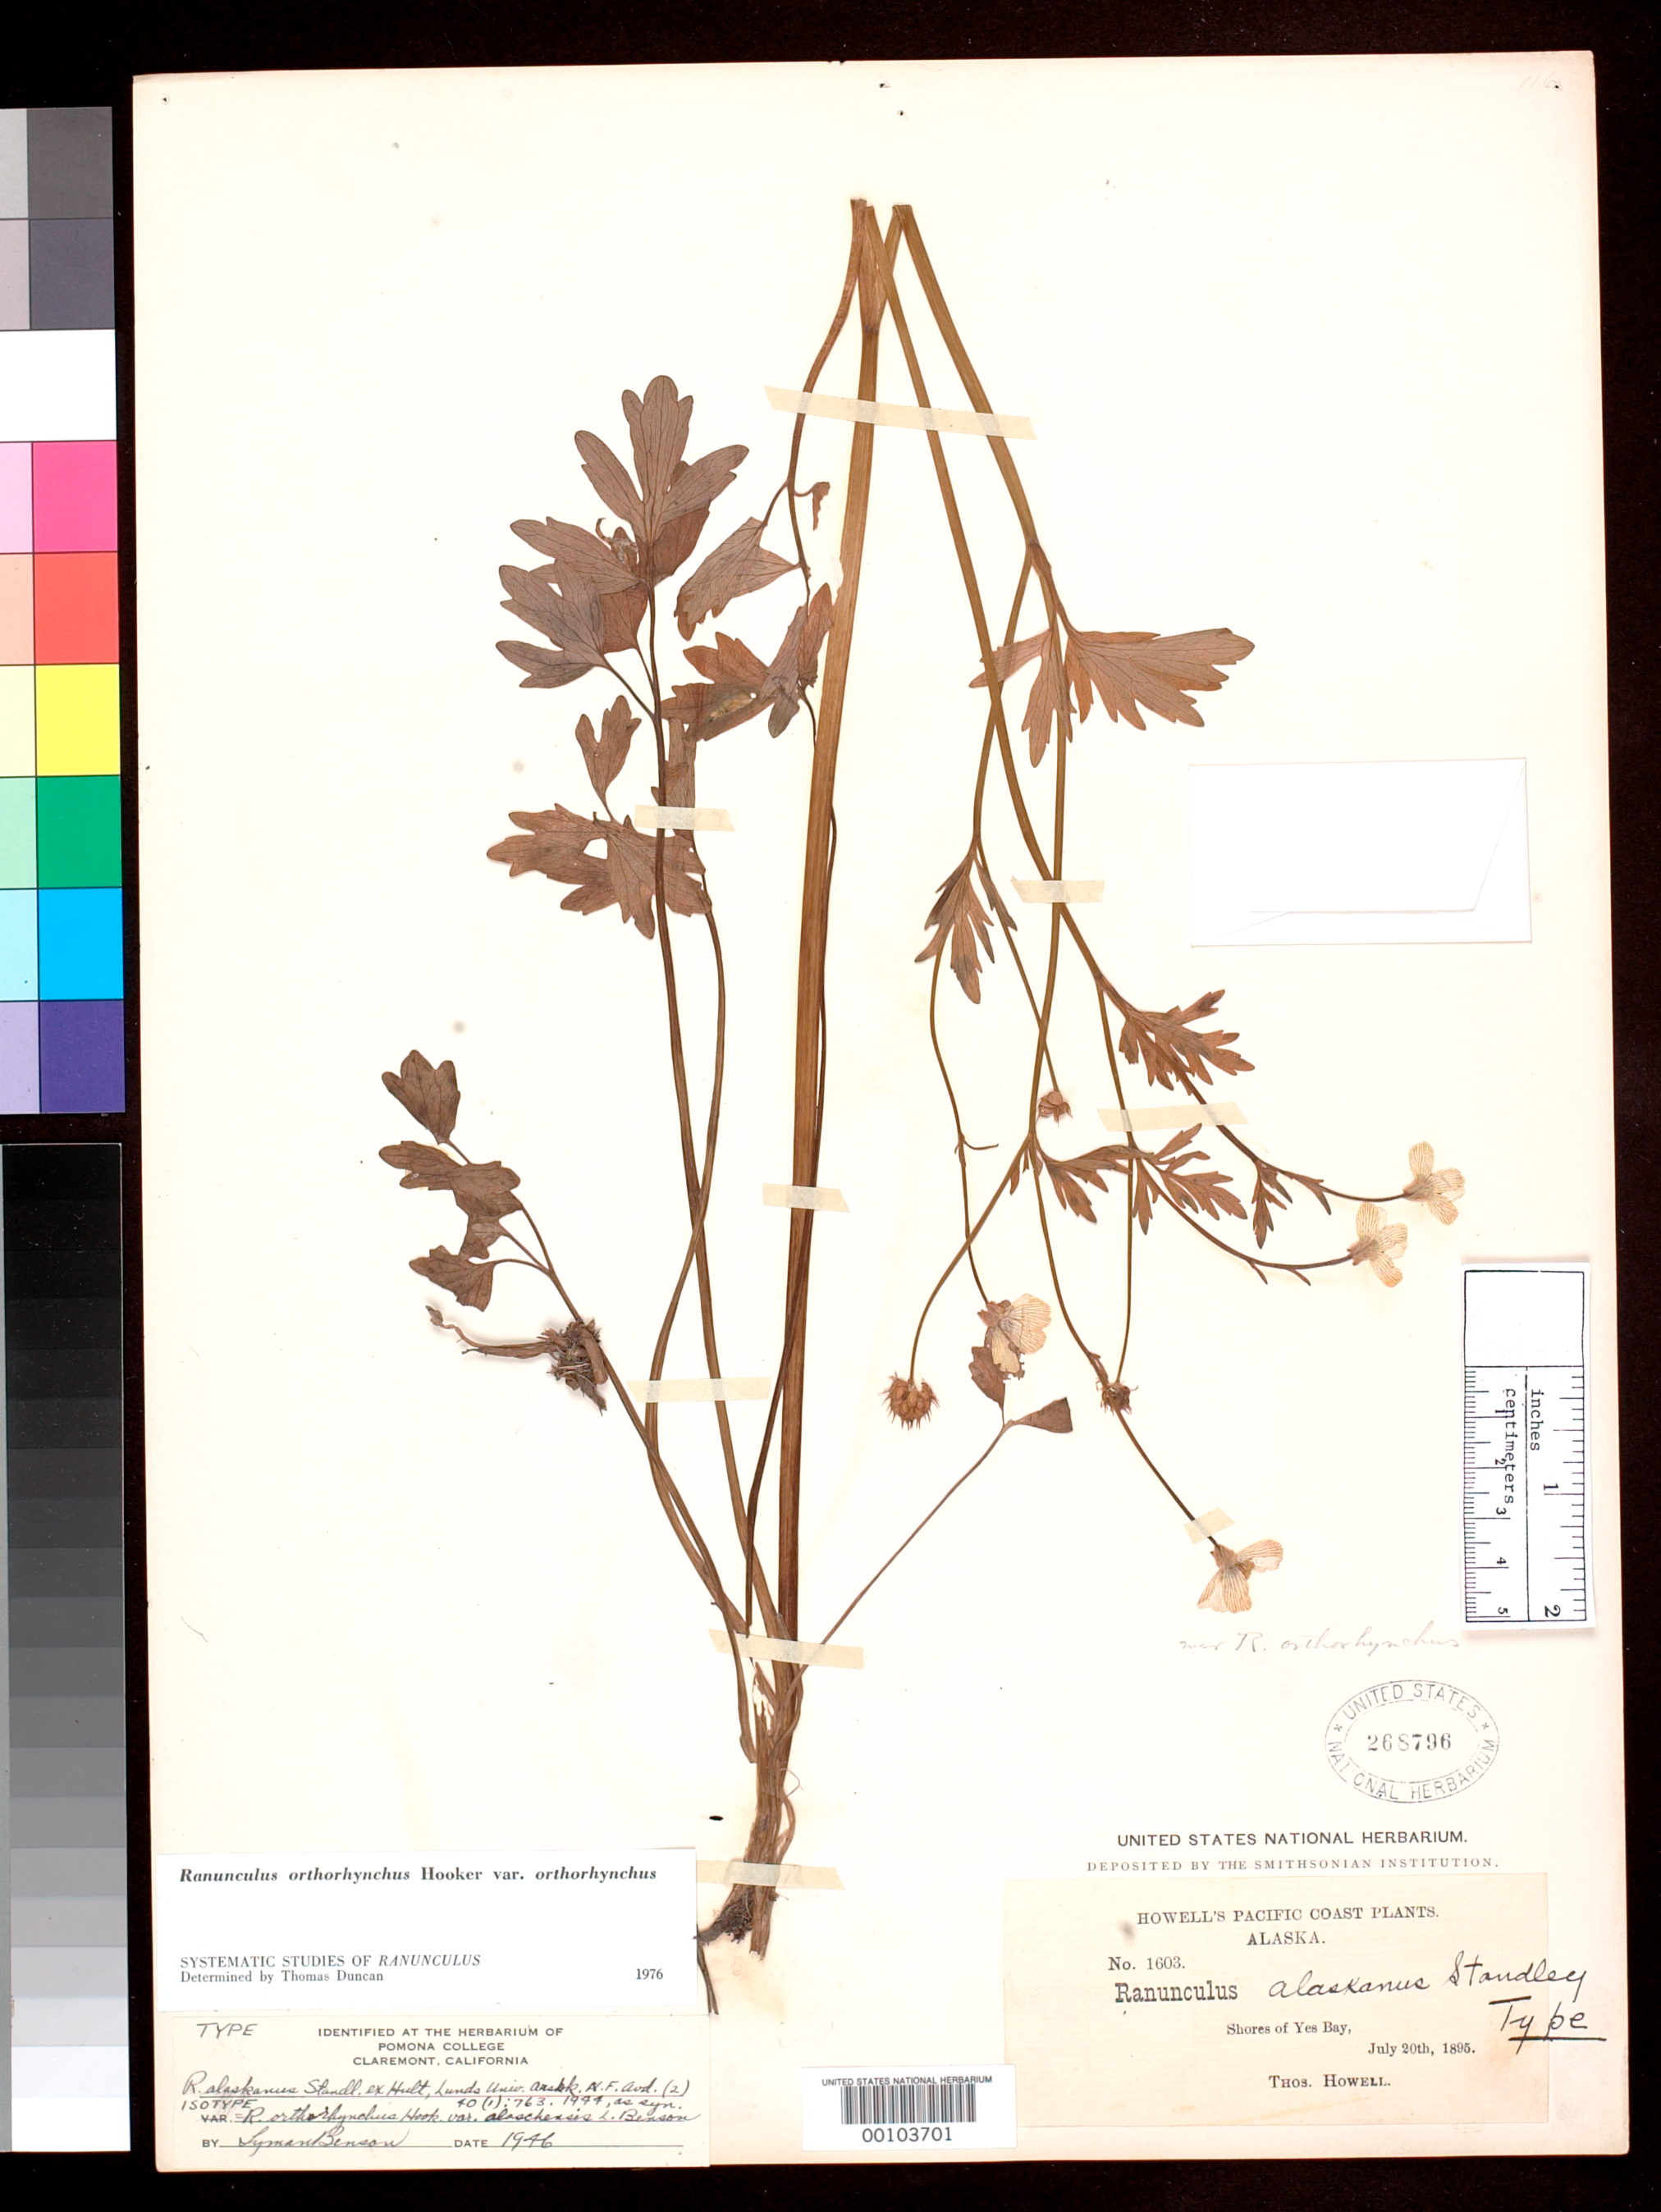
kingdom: Plantae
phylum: Tracheophyta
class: Magnoliopsida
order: Ranunculales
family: Ranunculaceae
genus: Ranunculus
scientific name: Ranunculus alaskanus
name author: Standl. ex Hultén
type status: Isotype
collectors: T. J. Howell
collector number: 1603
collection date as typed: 20 Jul 1895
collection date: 1895-07-20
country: United States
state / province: Alaska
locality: Shores of Yes bay.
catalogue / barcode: US 268796